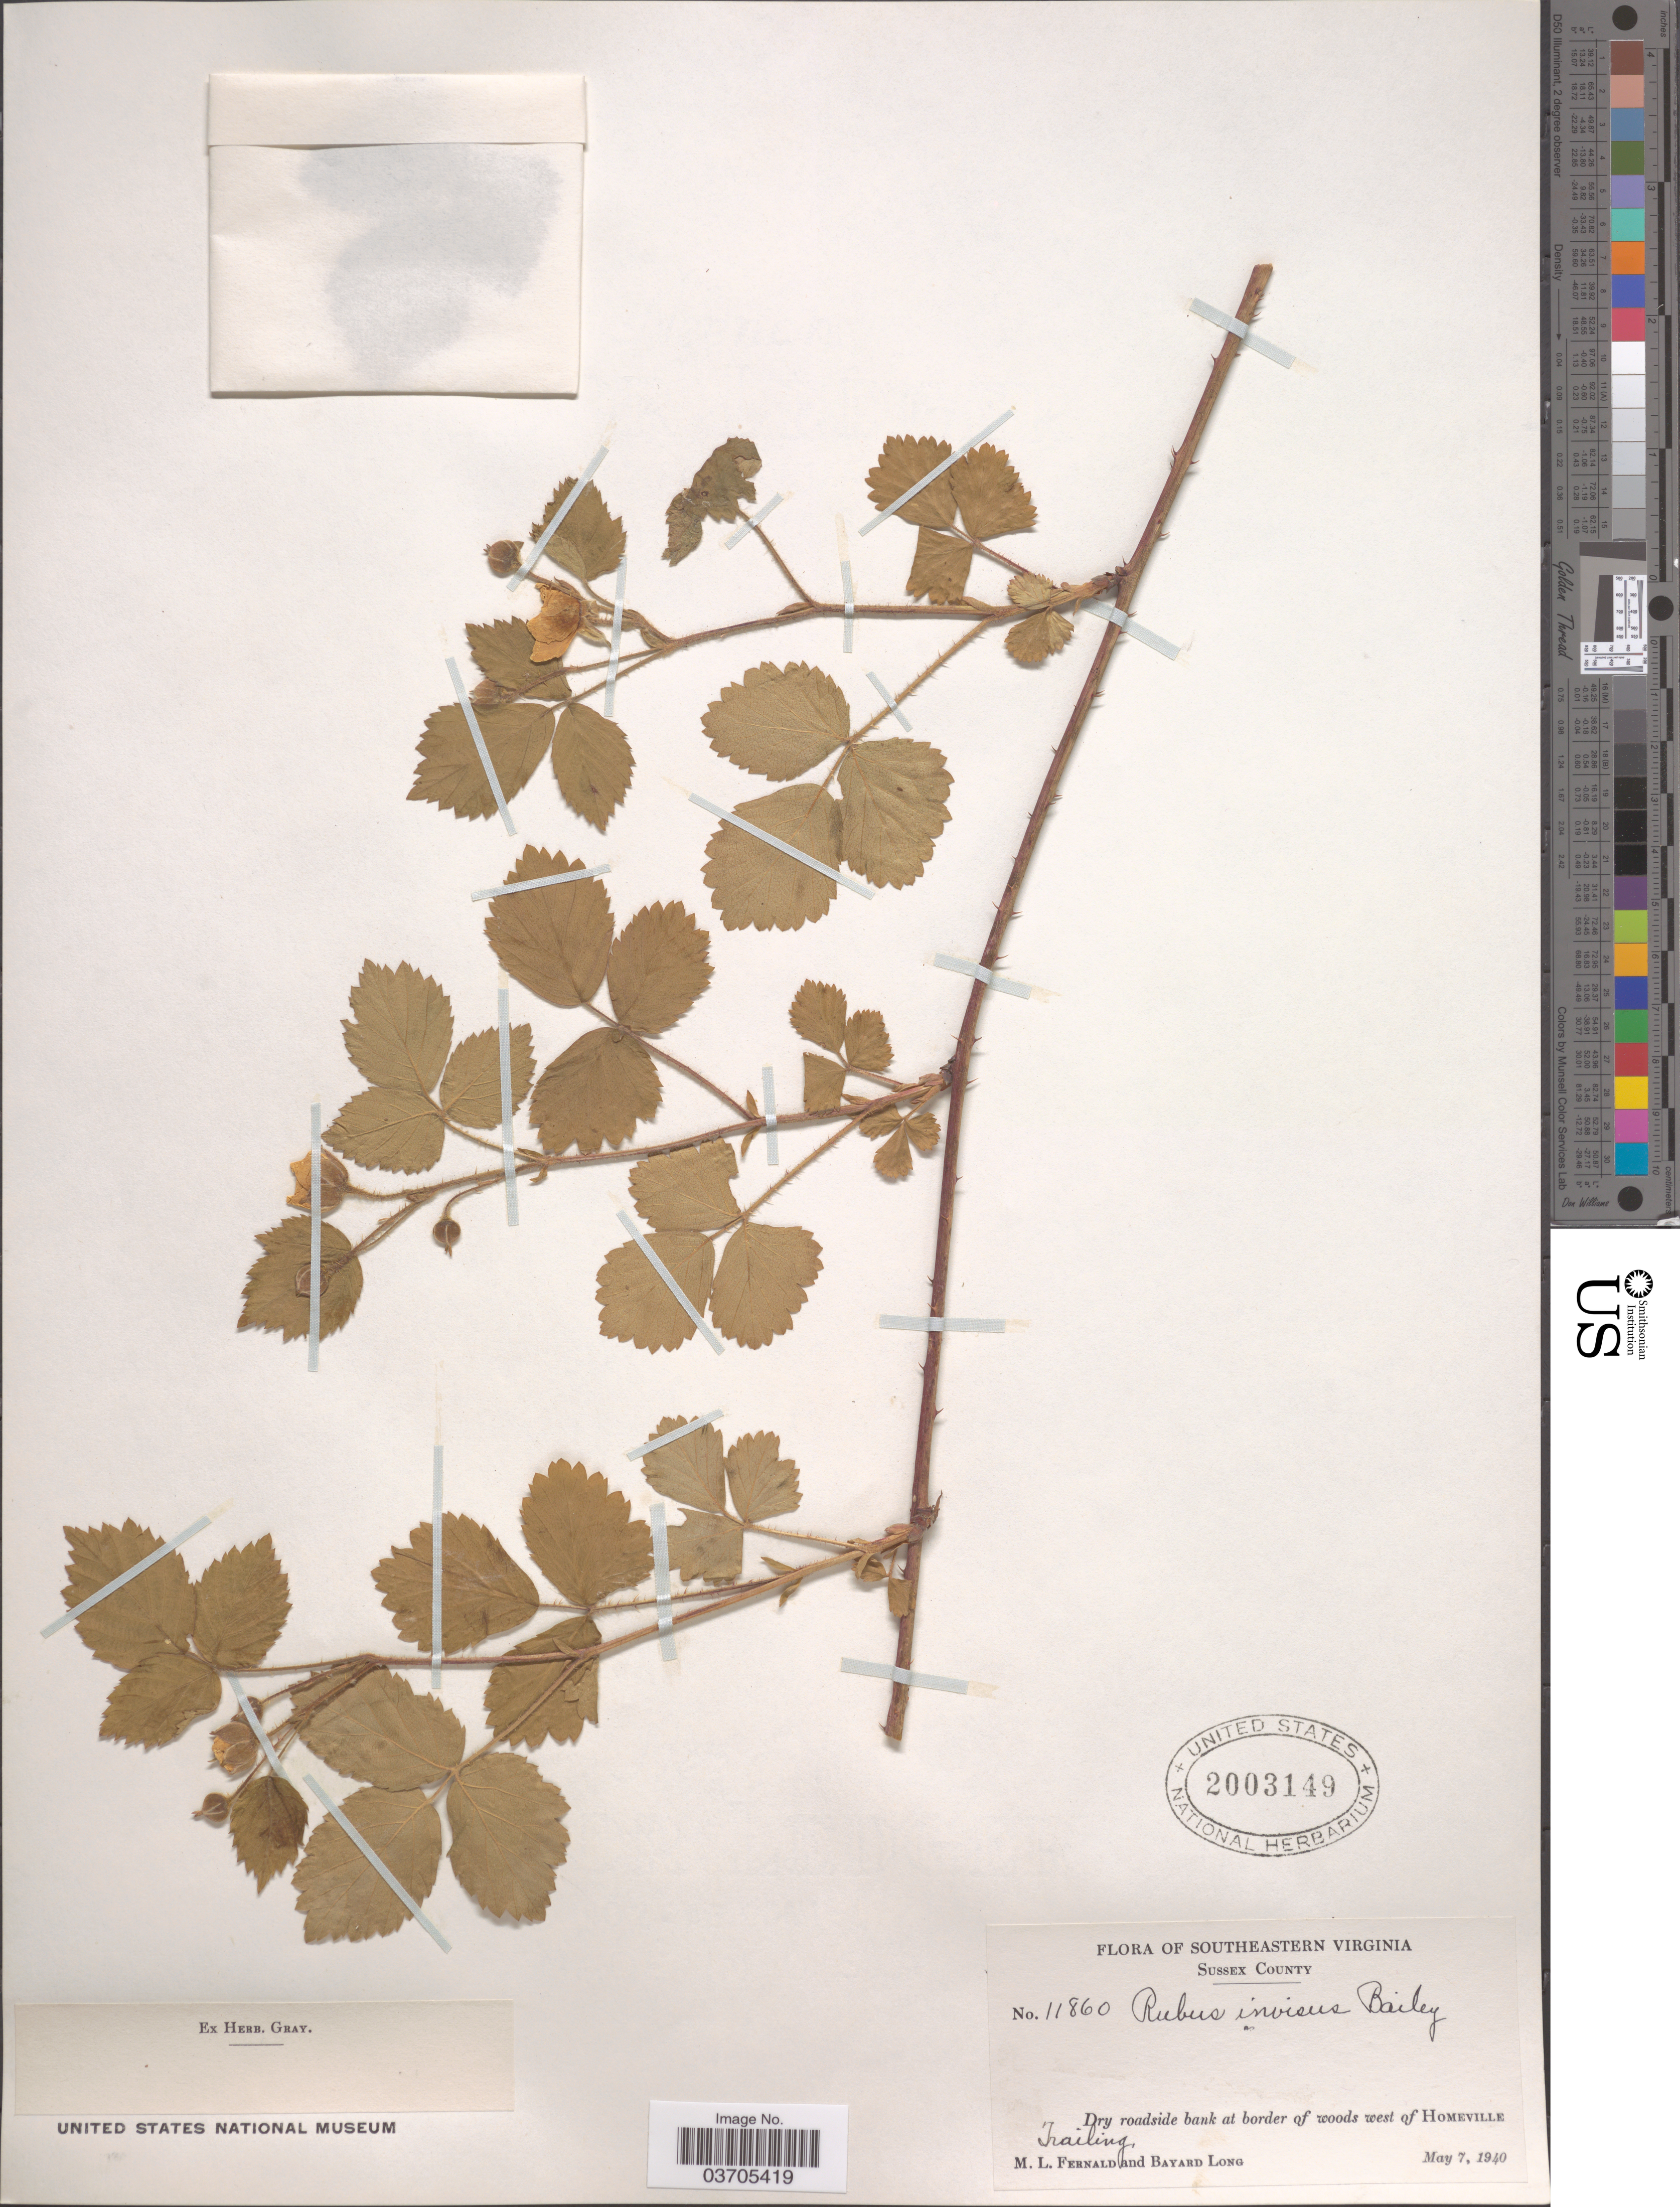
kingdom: Plantae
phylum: Tracheophyta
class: Magnoliopsida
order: Rosales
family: Rosaceae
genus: Rubus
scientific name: Rubus invisus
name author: (L.H. Bailey) Britton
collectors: M. L. Fernald & B. Long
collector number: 11860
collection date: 1940-05-07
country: United States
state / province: Virginia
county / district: Sussex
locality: Southeastern Virginia. Sussex County. Dry roadside bank at border of woods west of Homeville. Trailing.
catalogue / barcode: US 2003149